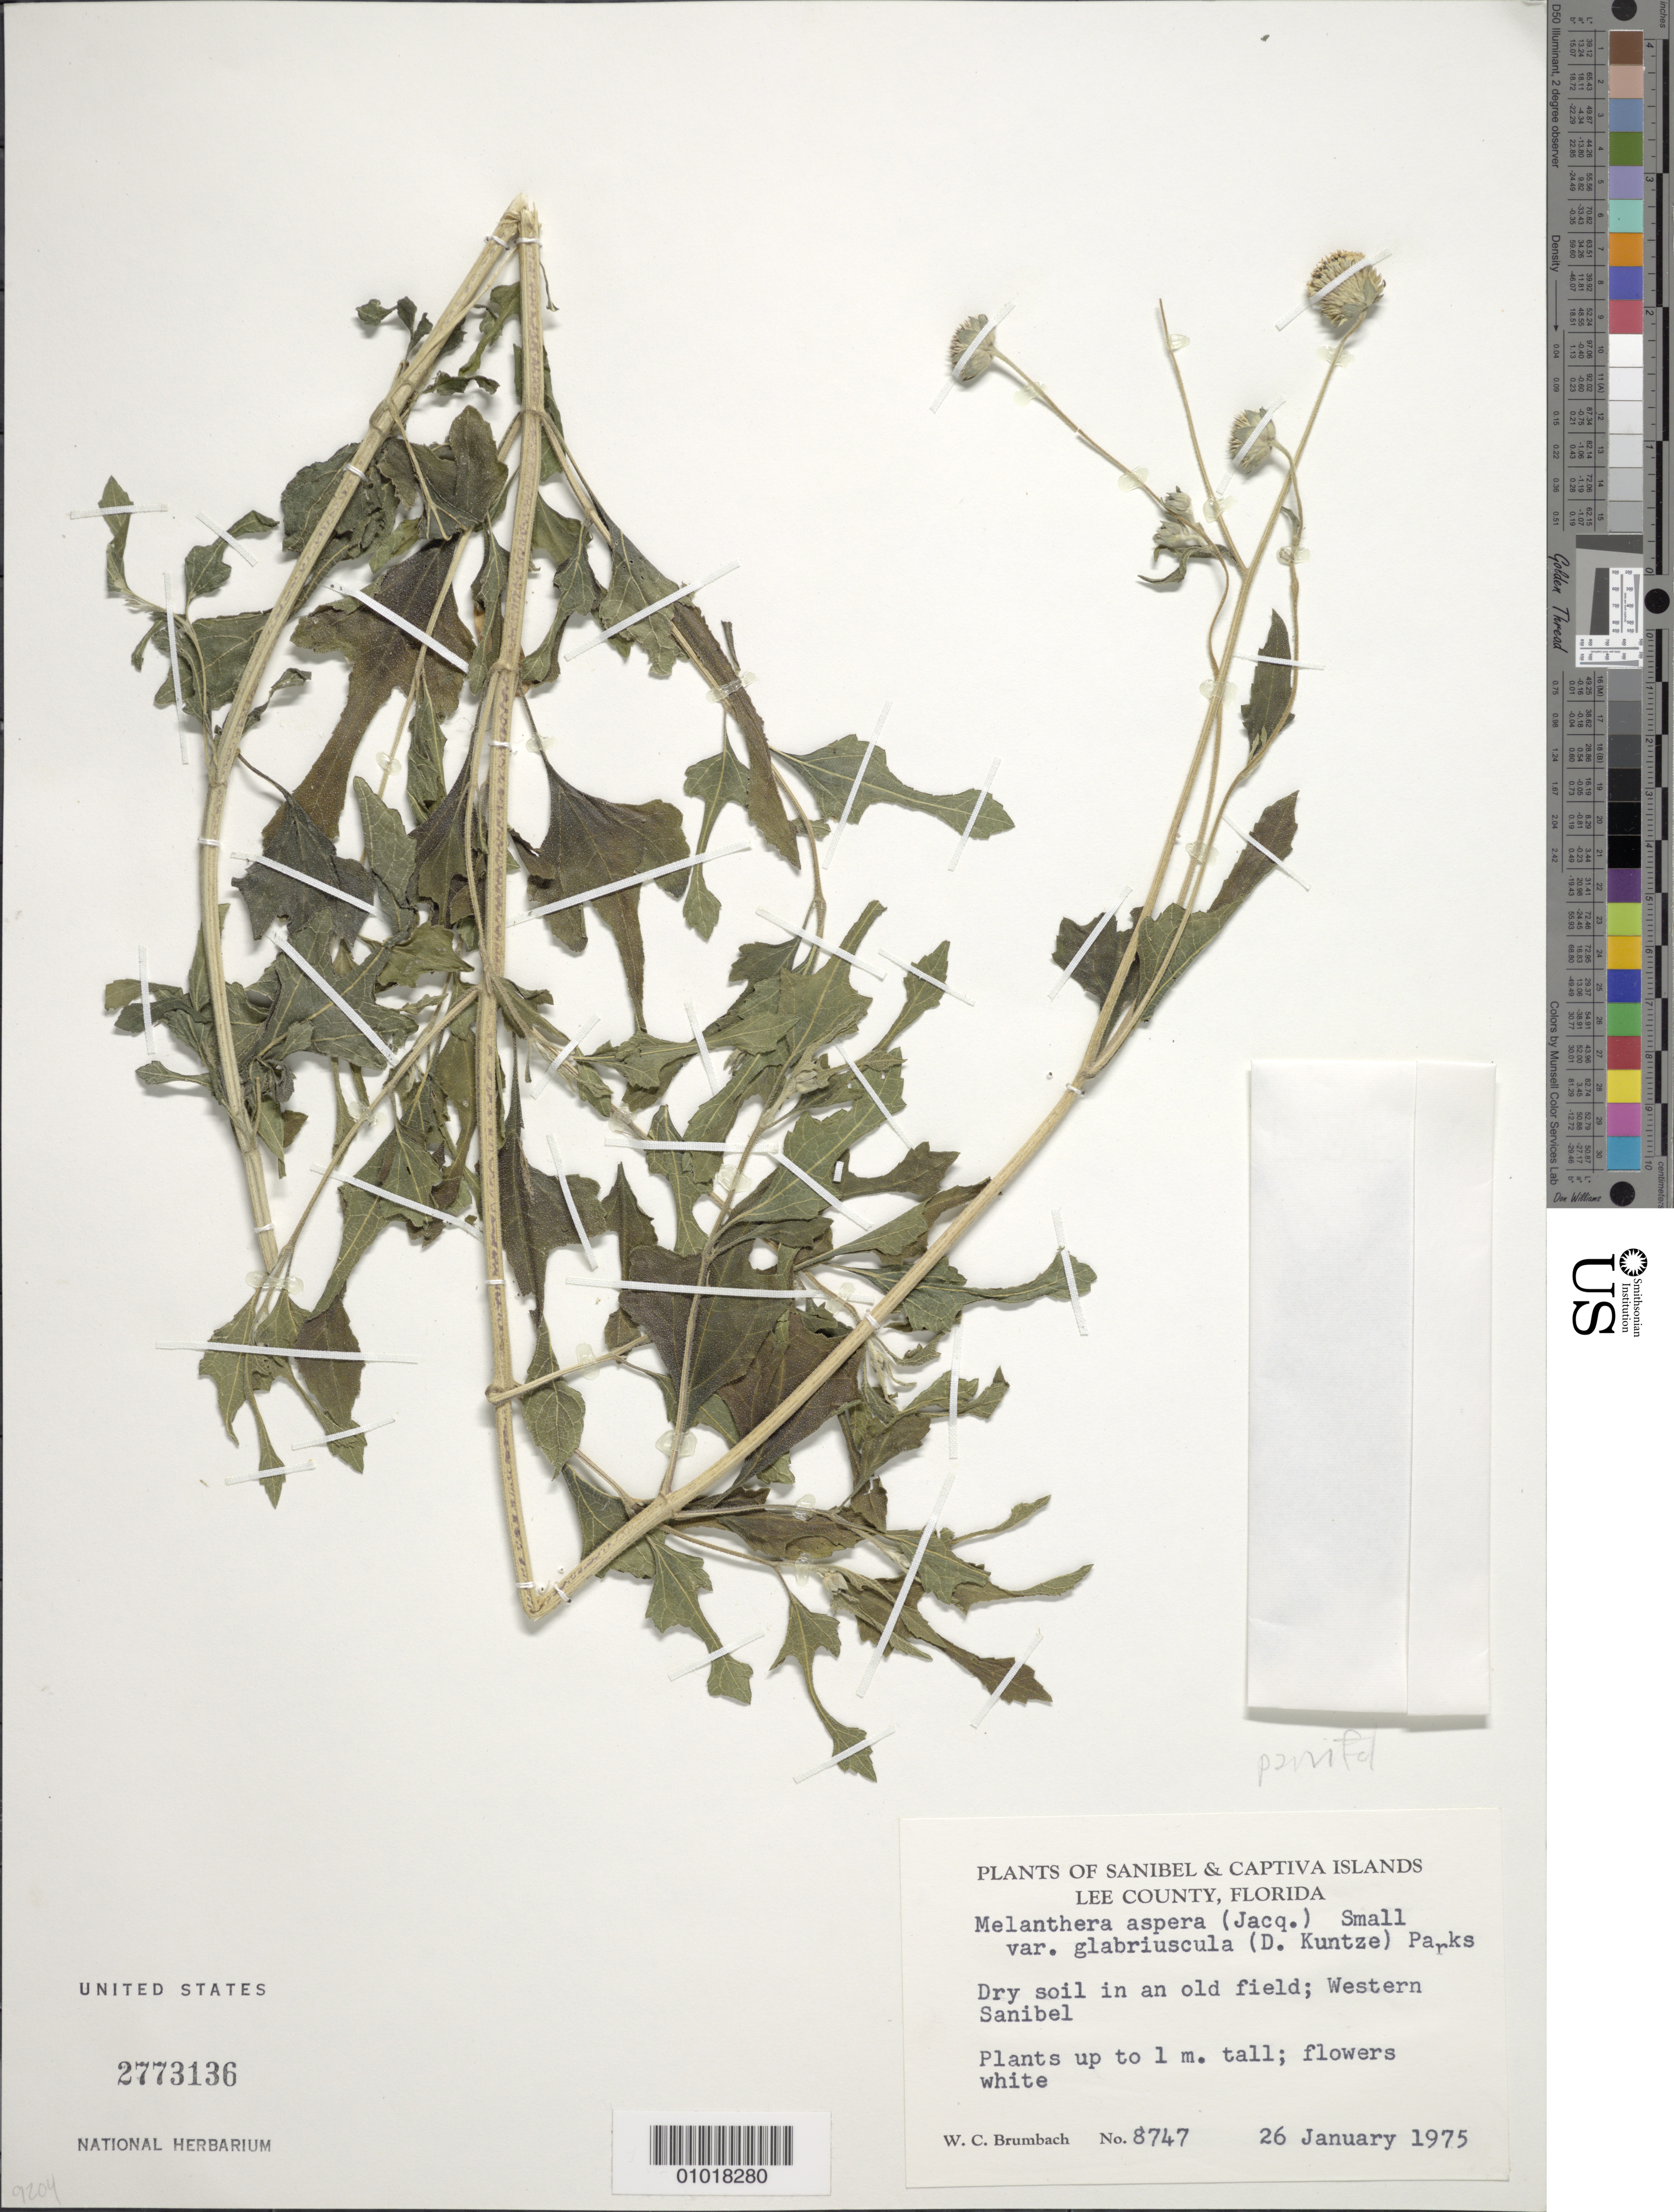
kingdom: Plantae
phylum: Tracheophyta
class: Magnoliopsida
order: Asterales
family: Asteraceae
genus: Melanthera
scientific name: Melanthera parvifolia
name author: Small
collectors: W. C. Brumbach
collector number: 8747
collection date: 1975-01-26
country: United States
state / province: Florida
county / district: Lee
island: Sanibel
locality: Western Sanibel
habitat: dry soil in an old field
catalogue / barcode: US 2773136